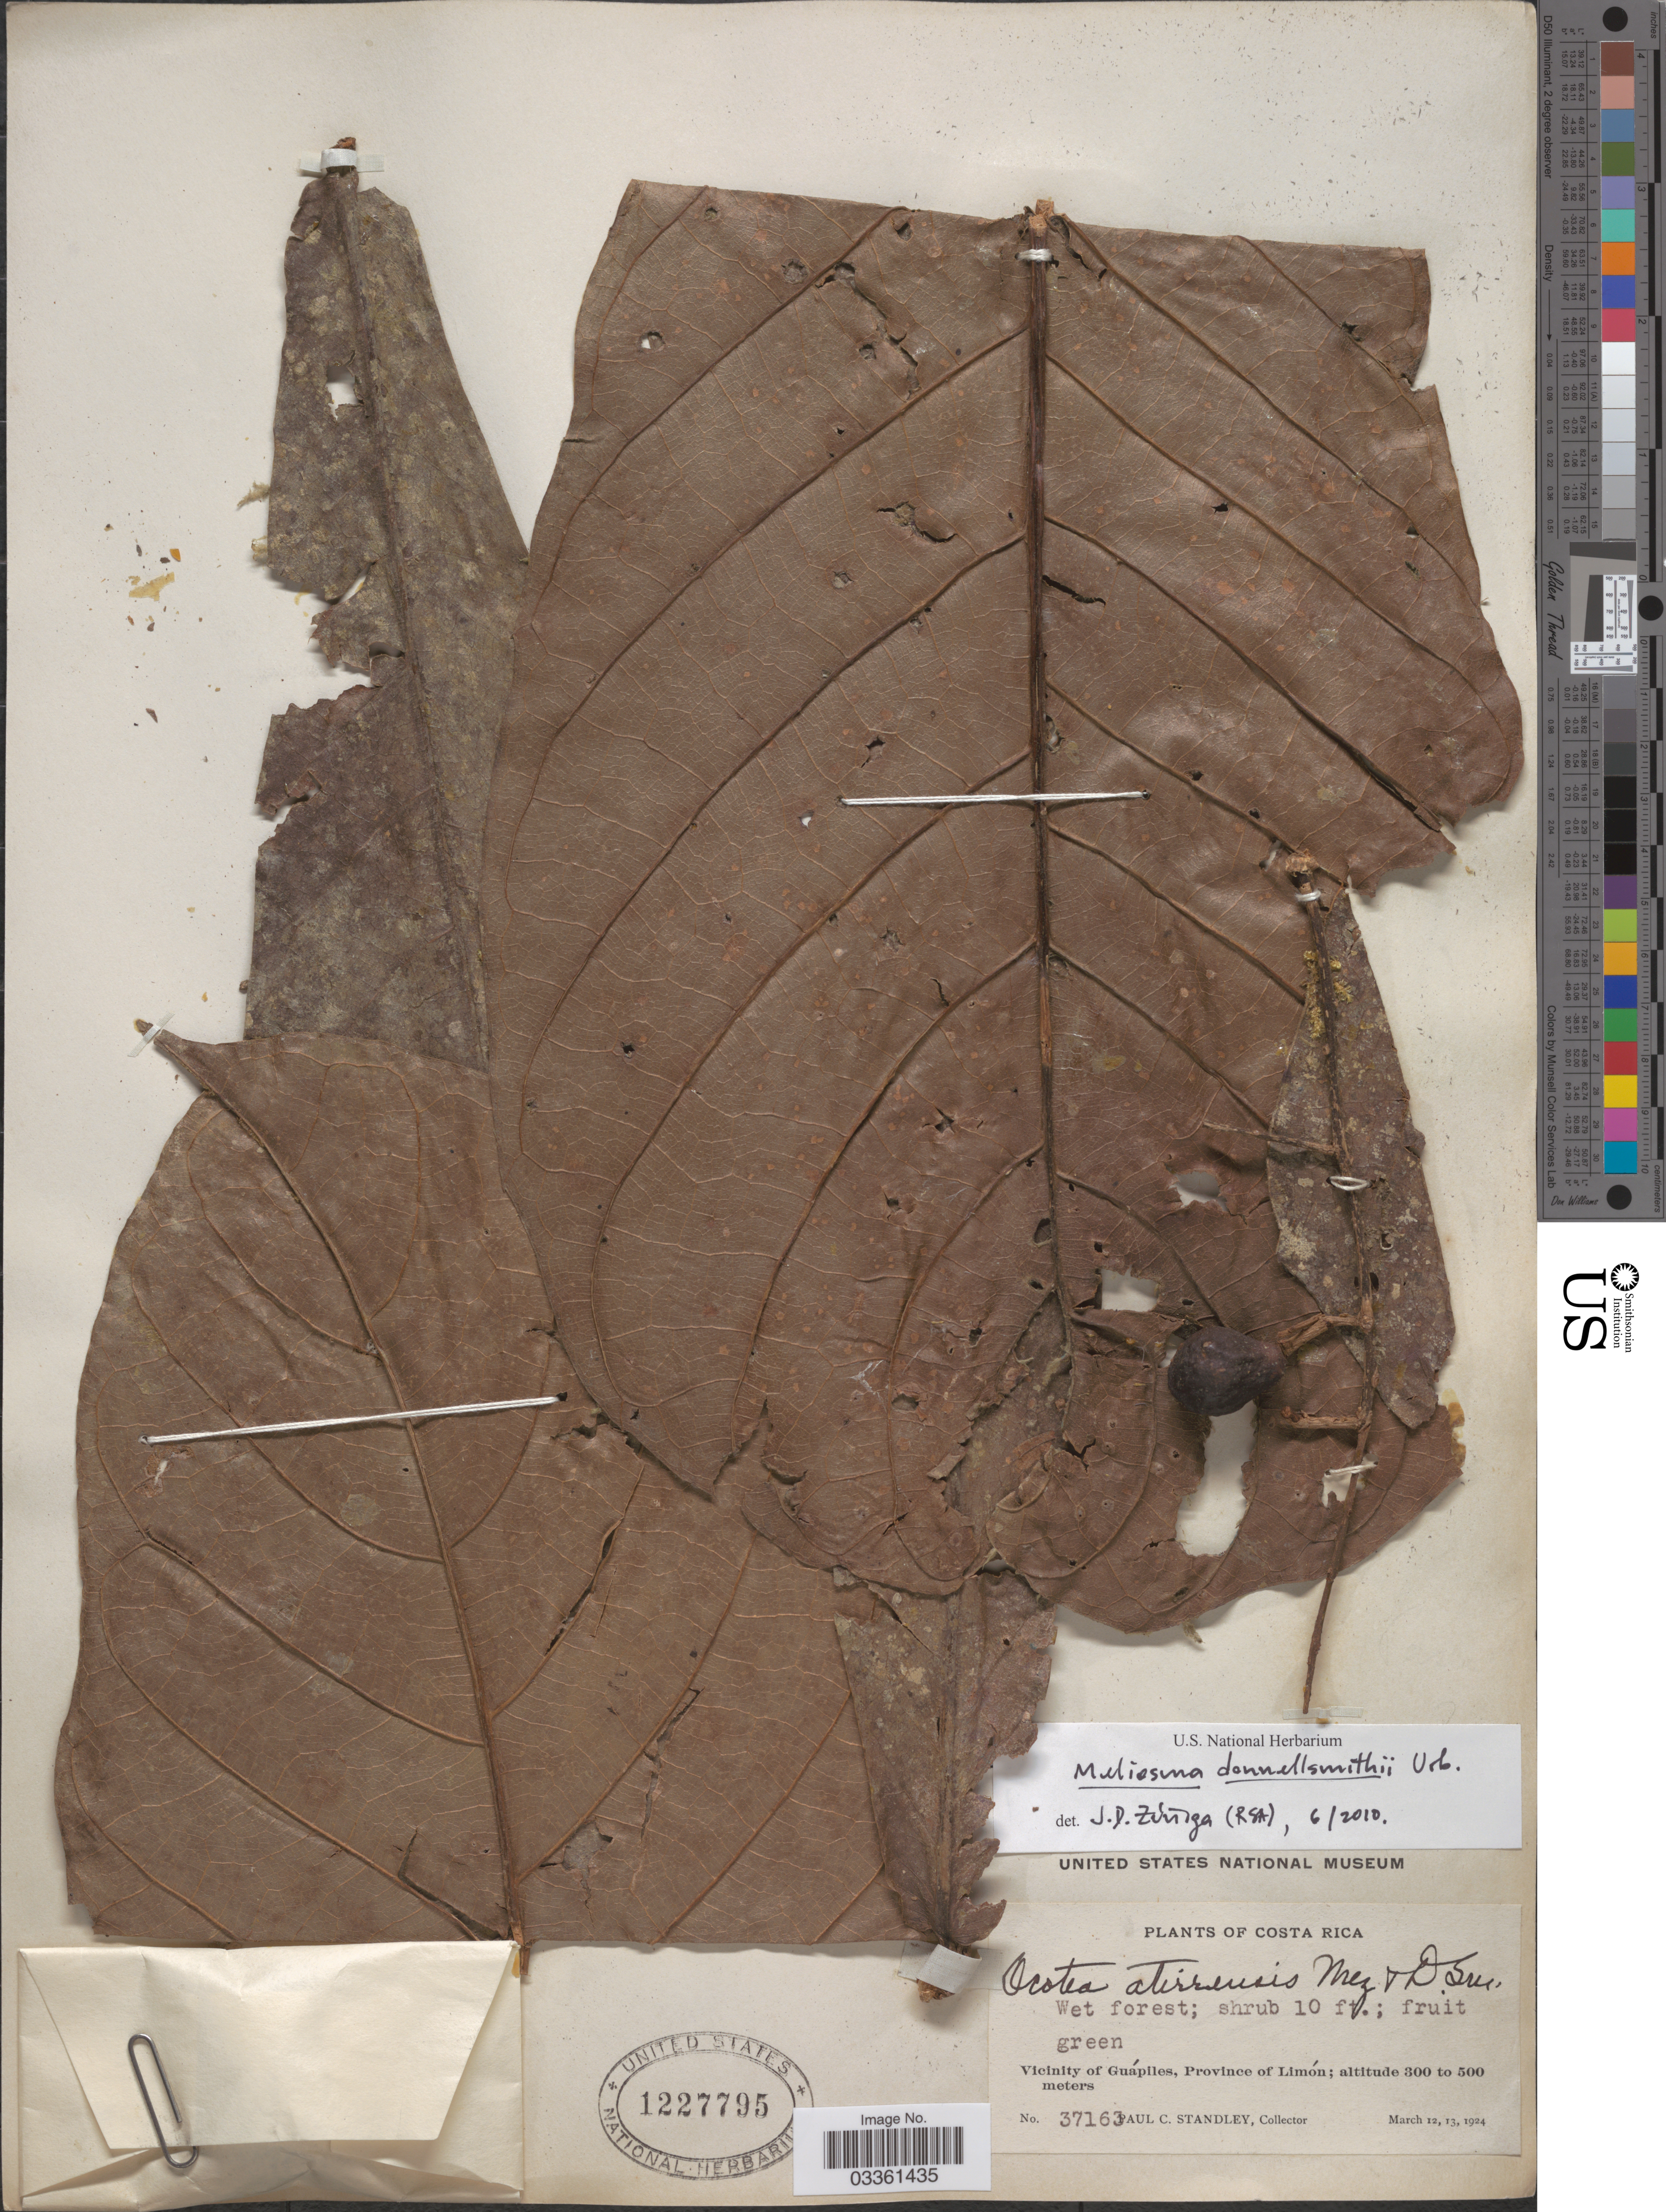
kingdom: Plantae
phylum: Tracheophyta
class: Magnoliopsida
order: Proteales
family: Sabiaceae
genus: Meliosma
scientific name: Meliosma donnellsmithii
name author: Urb. in Donn. Sm.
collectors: P. C. Standley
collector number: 37163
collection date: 1924-03-12/1924-03-13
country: Costa Rica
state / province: Limón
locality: Vicinity of Guápiles.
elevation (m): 300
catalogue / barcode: US 1227795